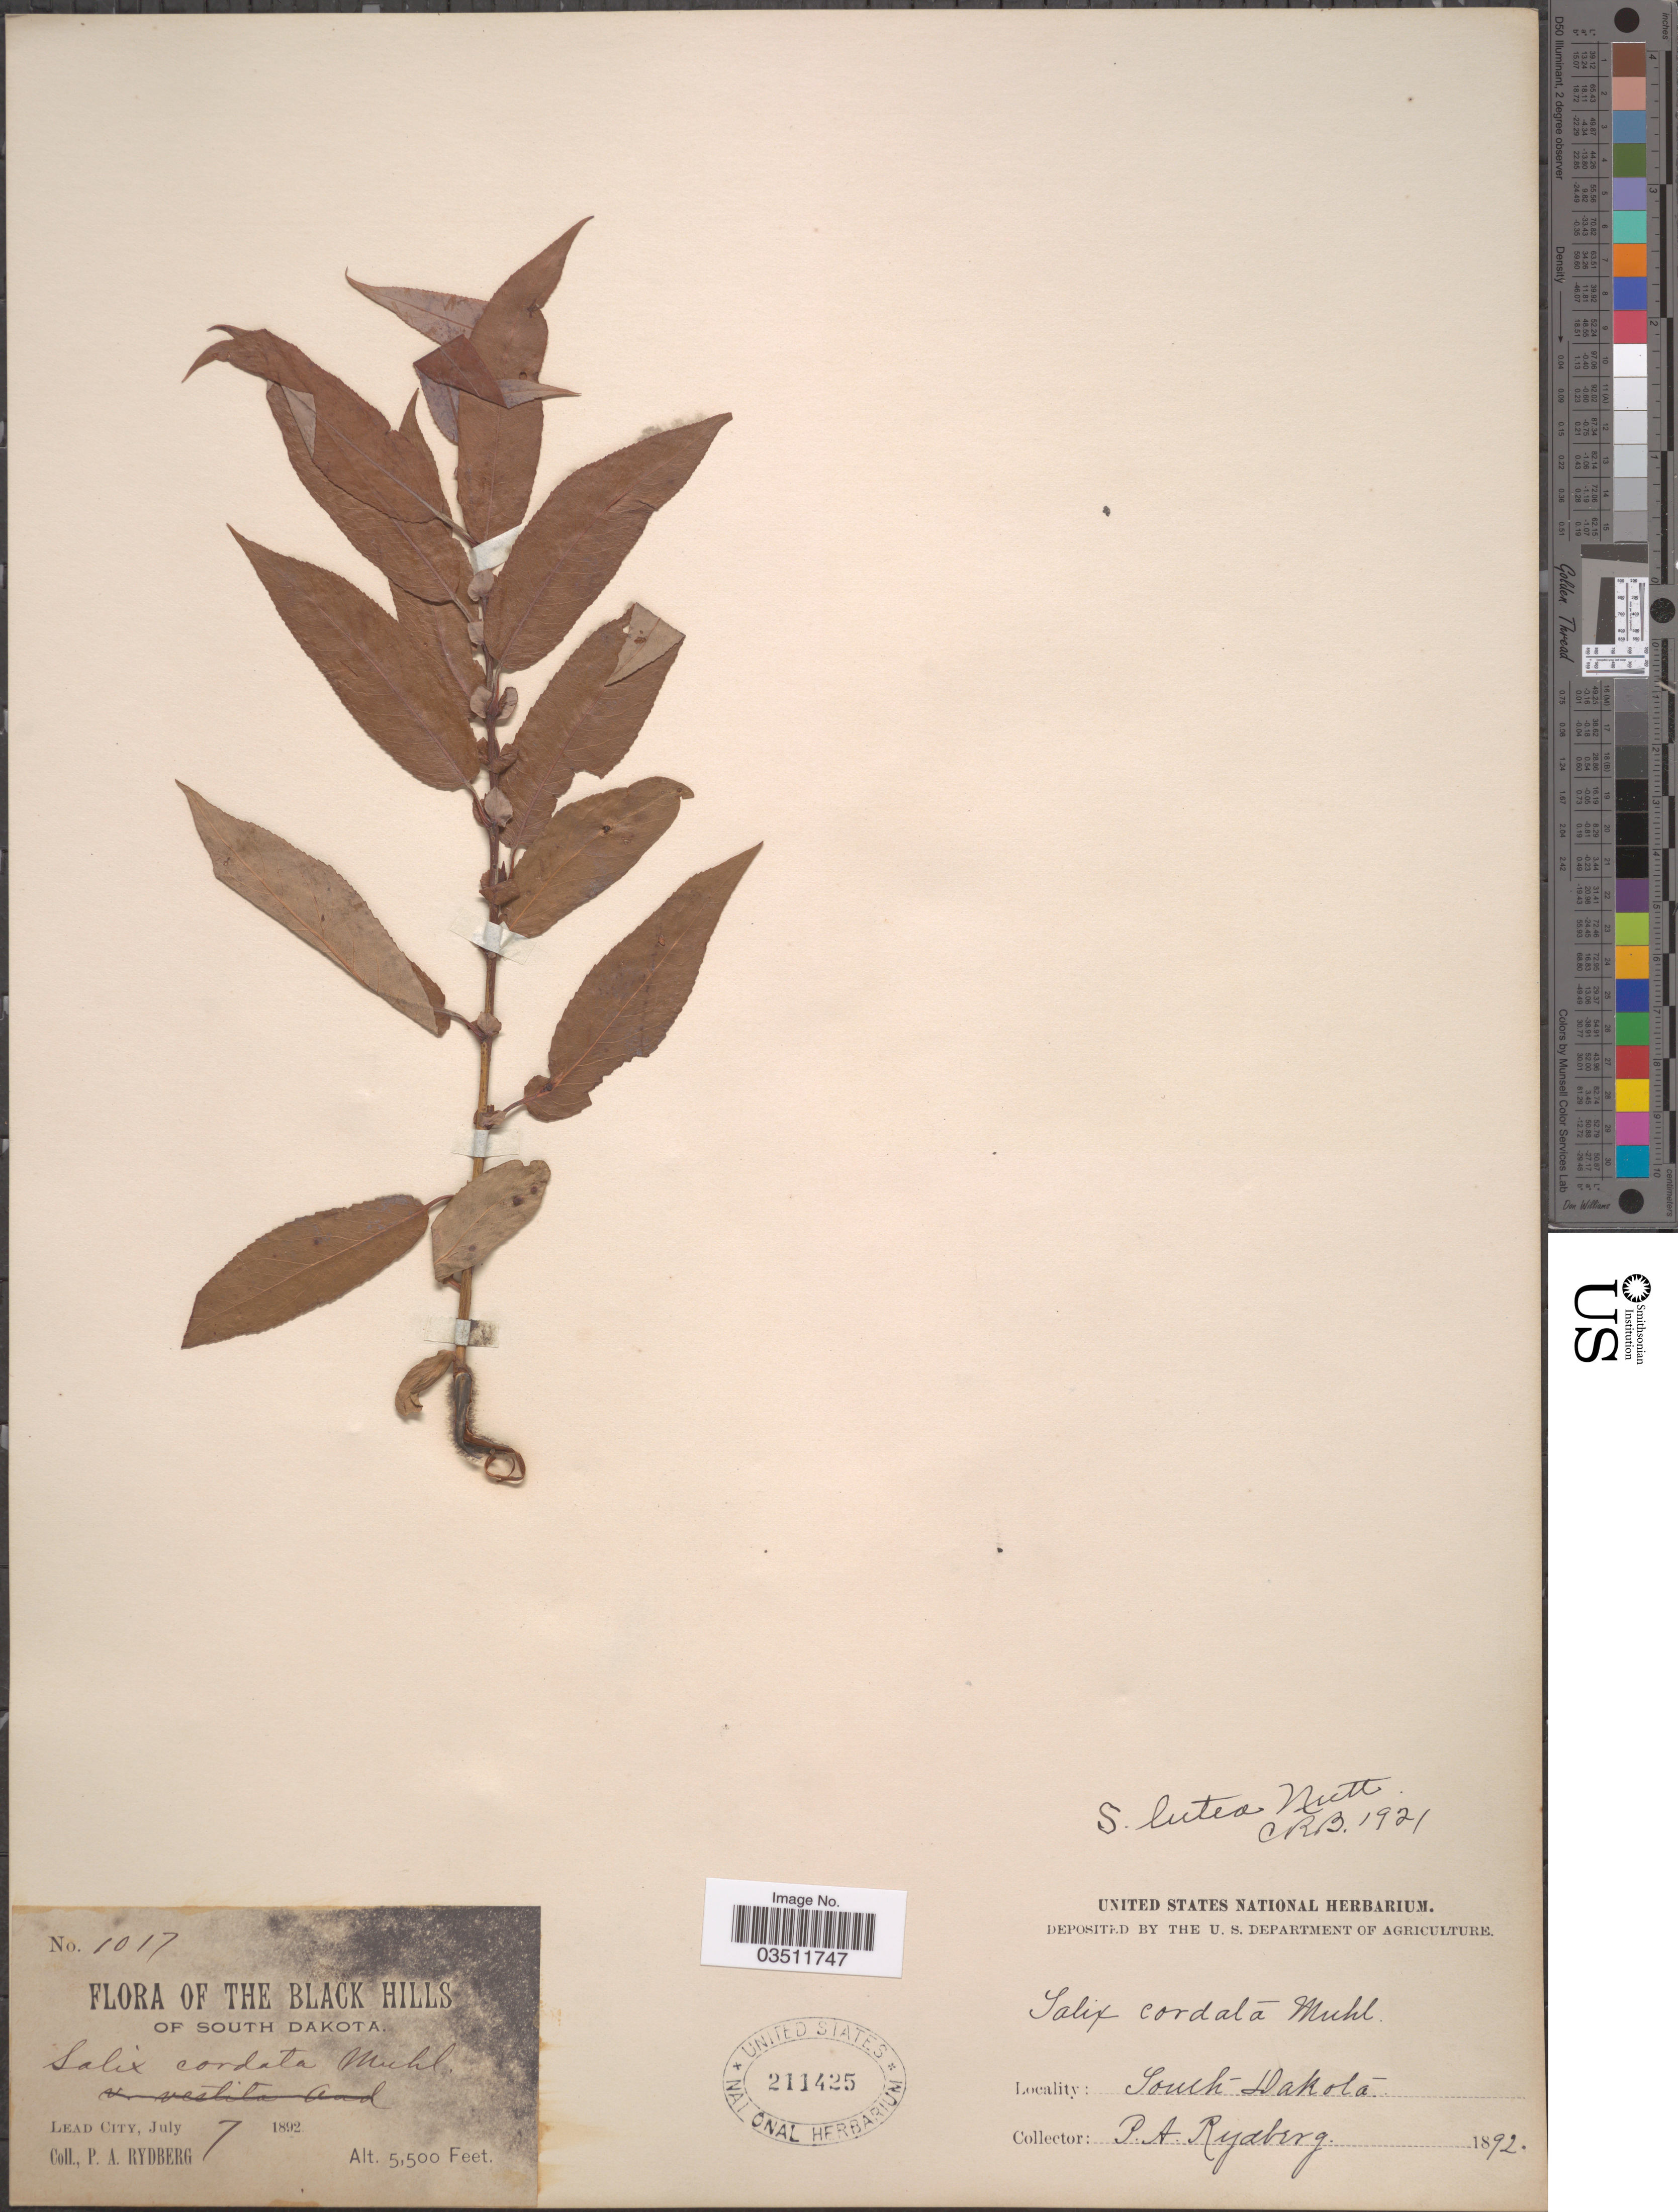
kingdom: Plantae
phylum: Tracheophyta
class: Magnoliopsida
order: Malpighiales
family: Salicaceae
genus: Salix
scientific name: Salix lutea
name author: Nutt.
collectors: P. A. Rydberg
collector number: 1017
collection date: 1892-07-07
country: United States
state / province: South Dakota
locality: The Black Hills of South Dakota. Lead City.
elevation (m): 1676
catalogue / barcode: US 211425